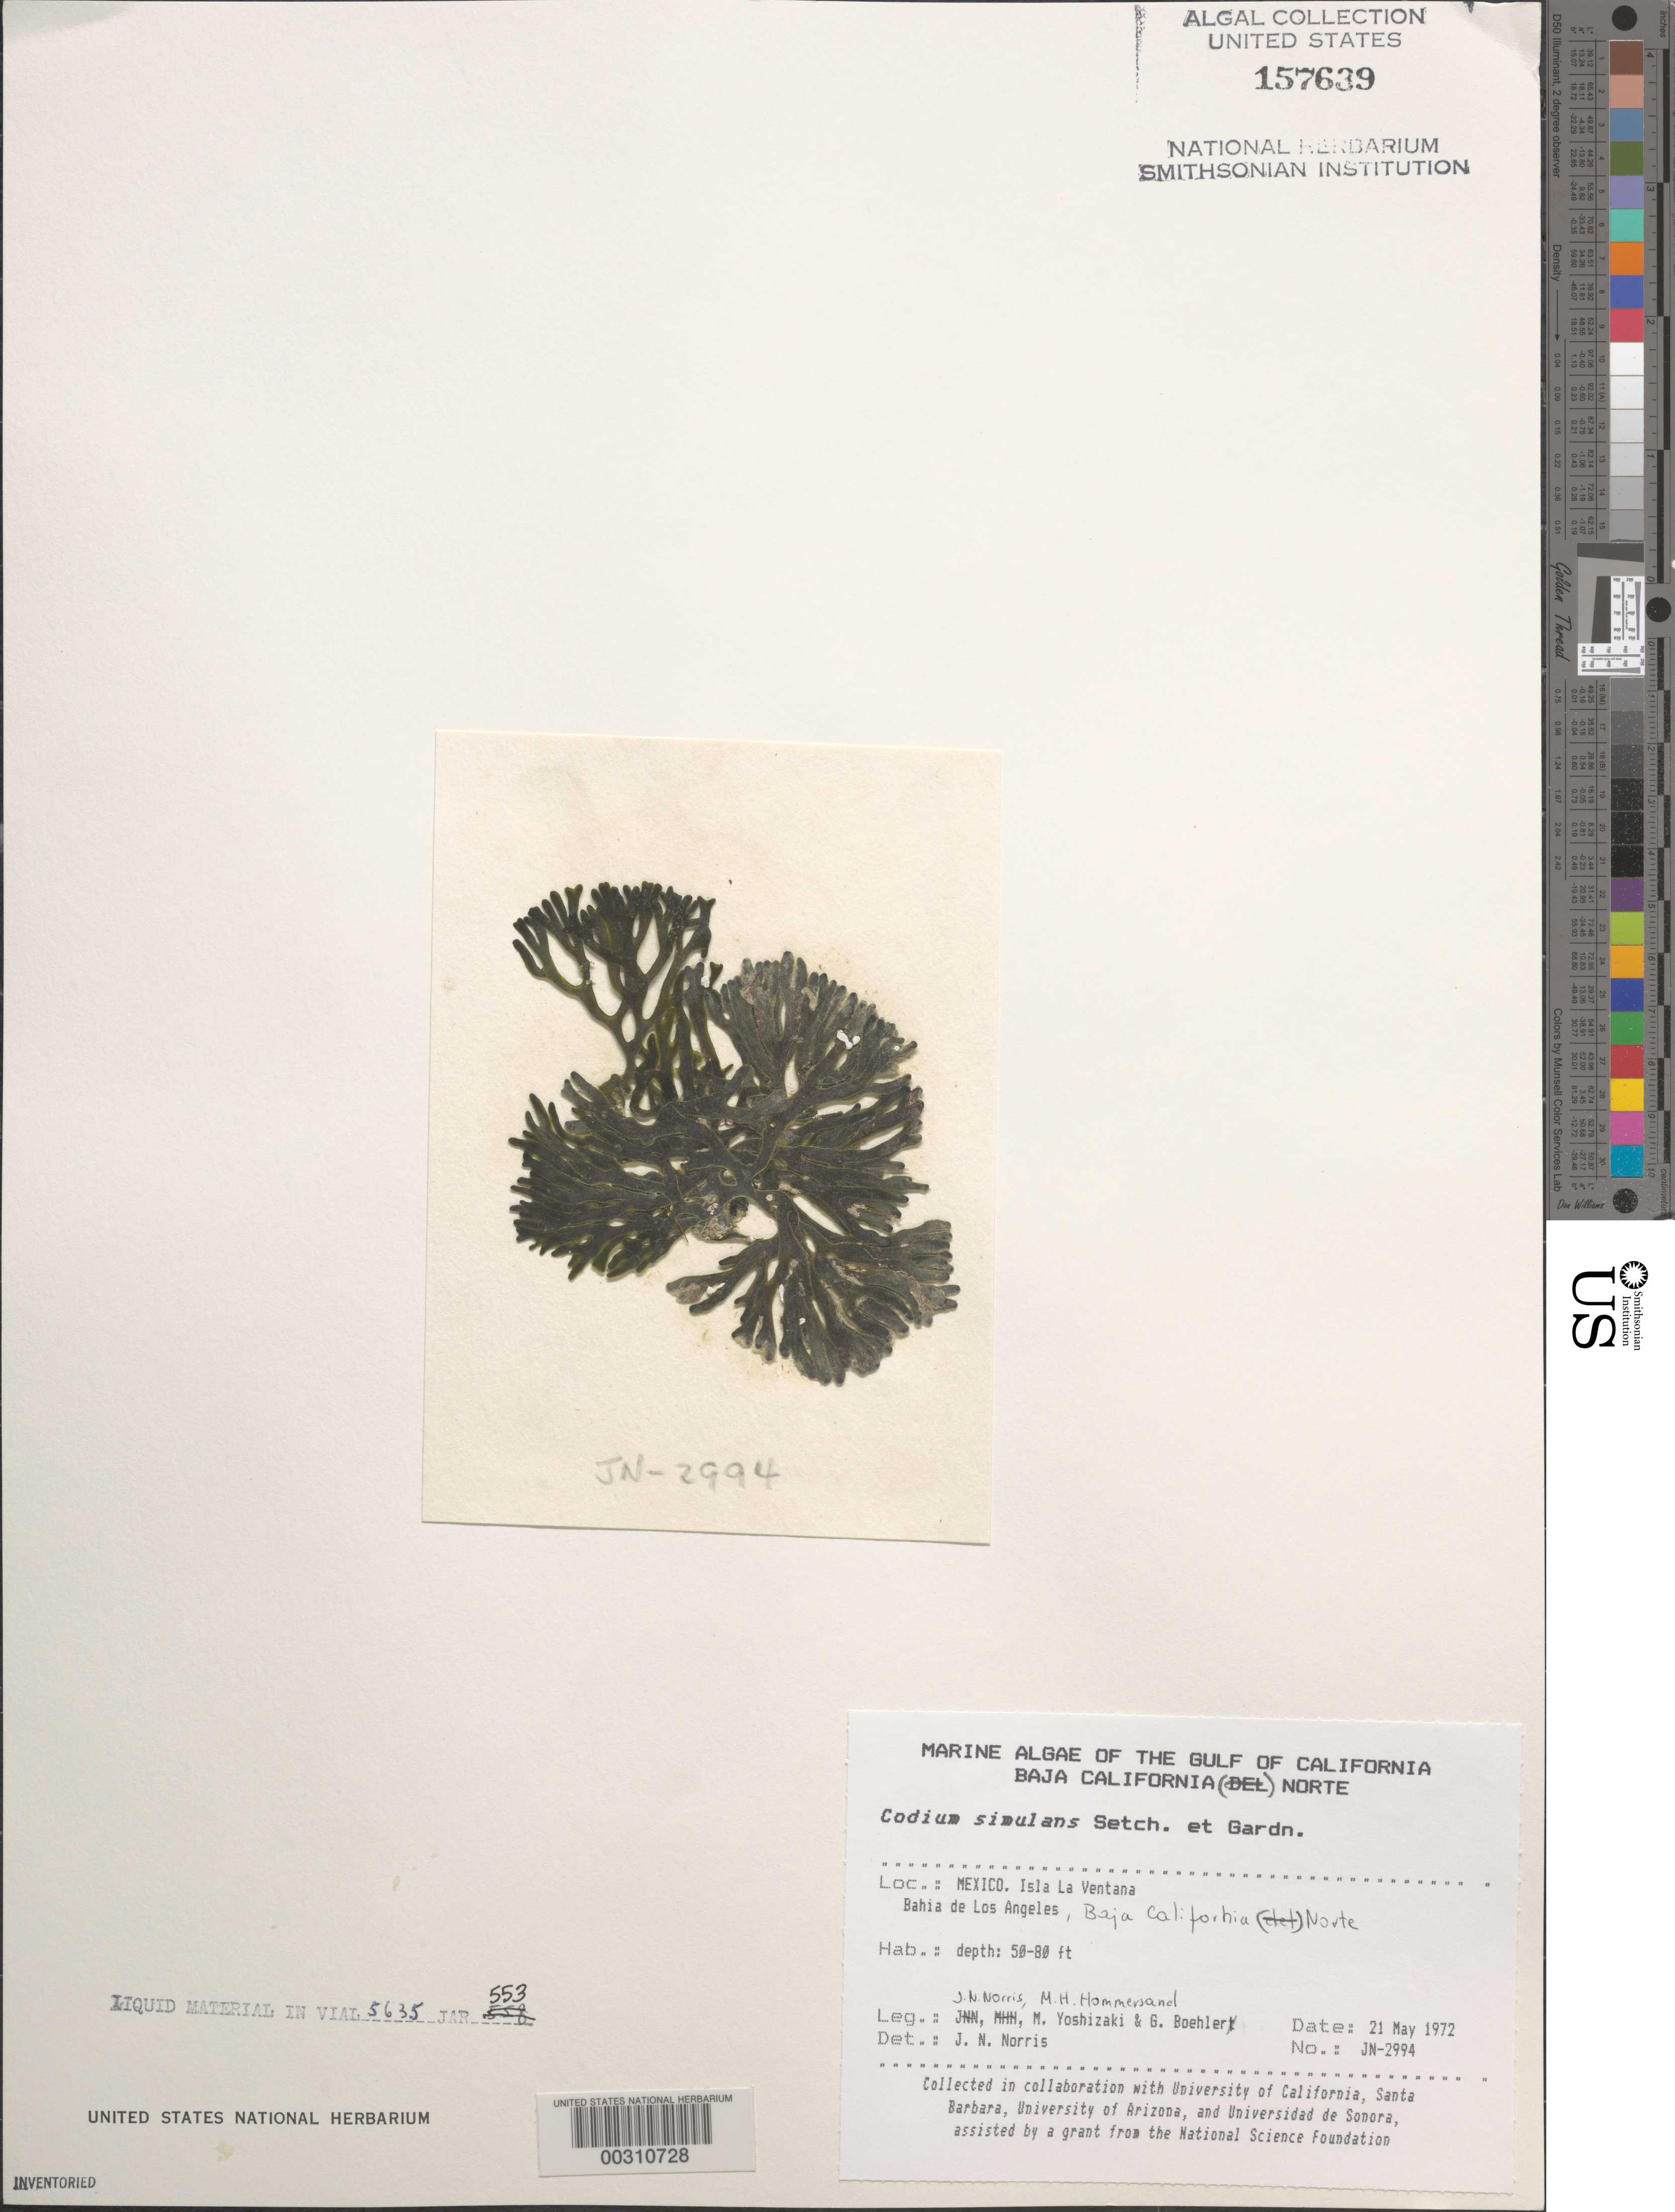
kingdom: Plantae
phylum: Chlorophyta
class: Ulvophyceae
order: Bryopsidales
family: Codiaceae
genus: Codium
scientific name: Codium simulans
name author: Setch. & N.L. Gardner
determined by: Norris, James N.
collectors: J. N. Norris, M. H. Hommersand, M. Yoshizaki & G. Boehlert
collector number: JN-2994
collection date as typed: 21 May 1972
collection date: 1972-05-21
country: Mexico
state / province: Baja California Norte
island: Isla la Ventana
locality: Bahia de los Angeles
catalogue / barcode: US 157639